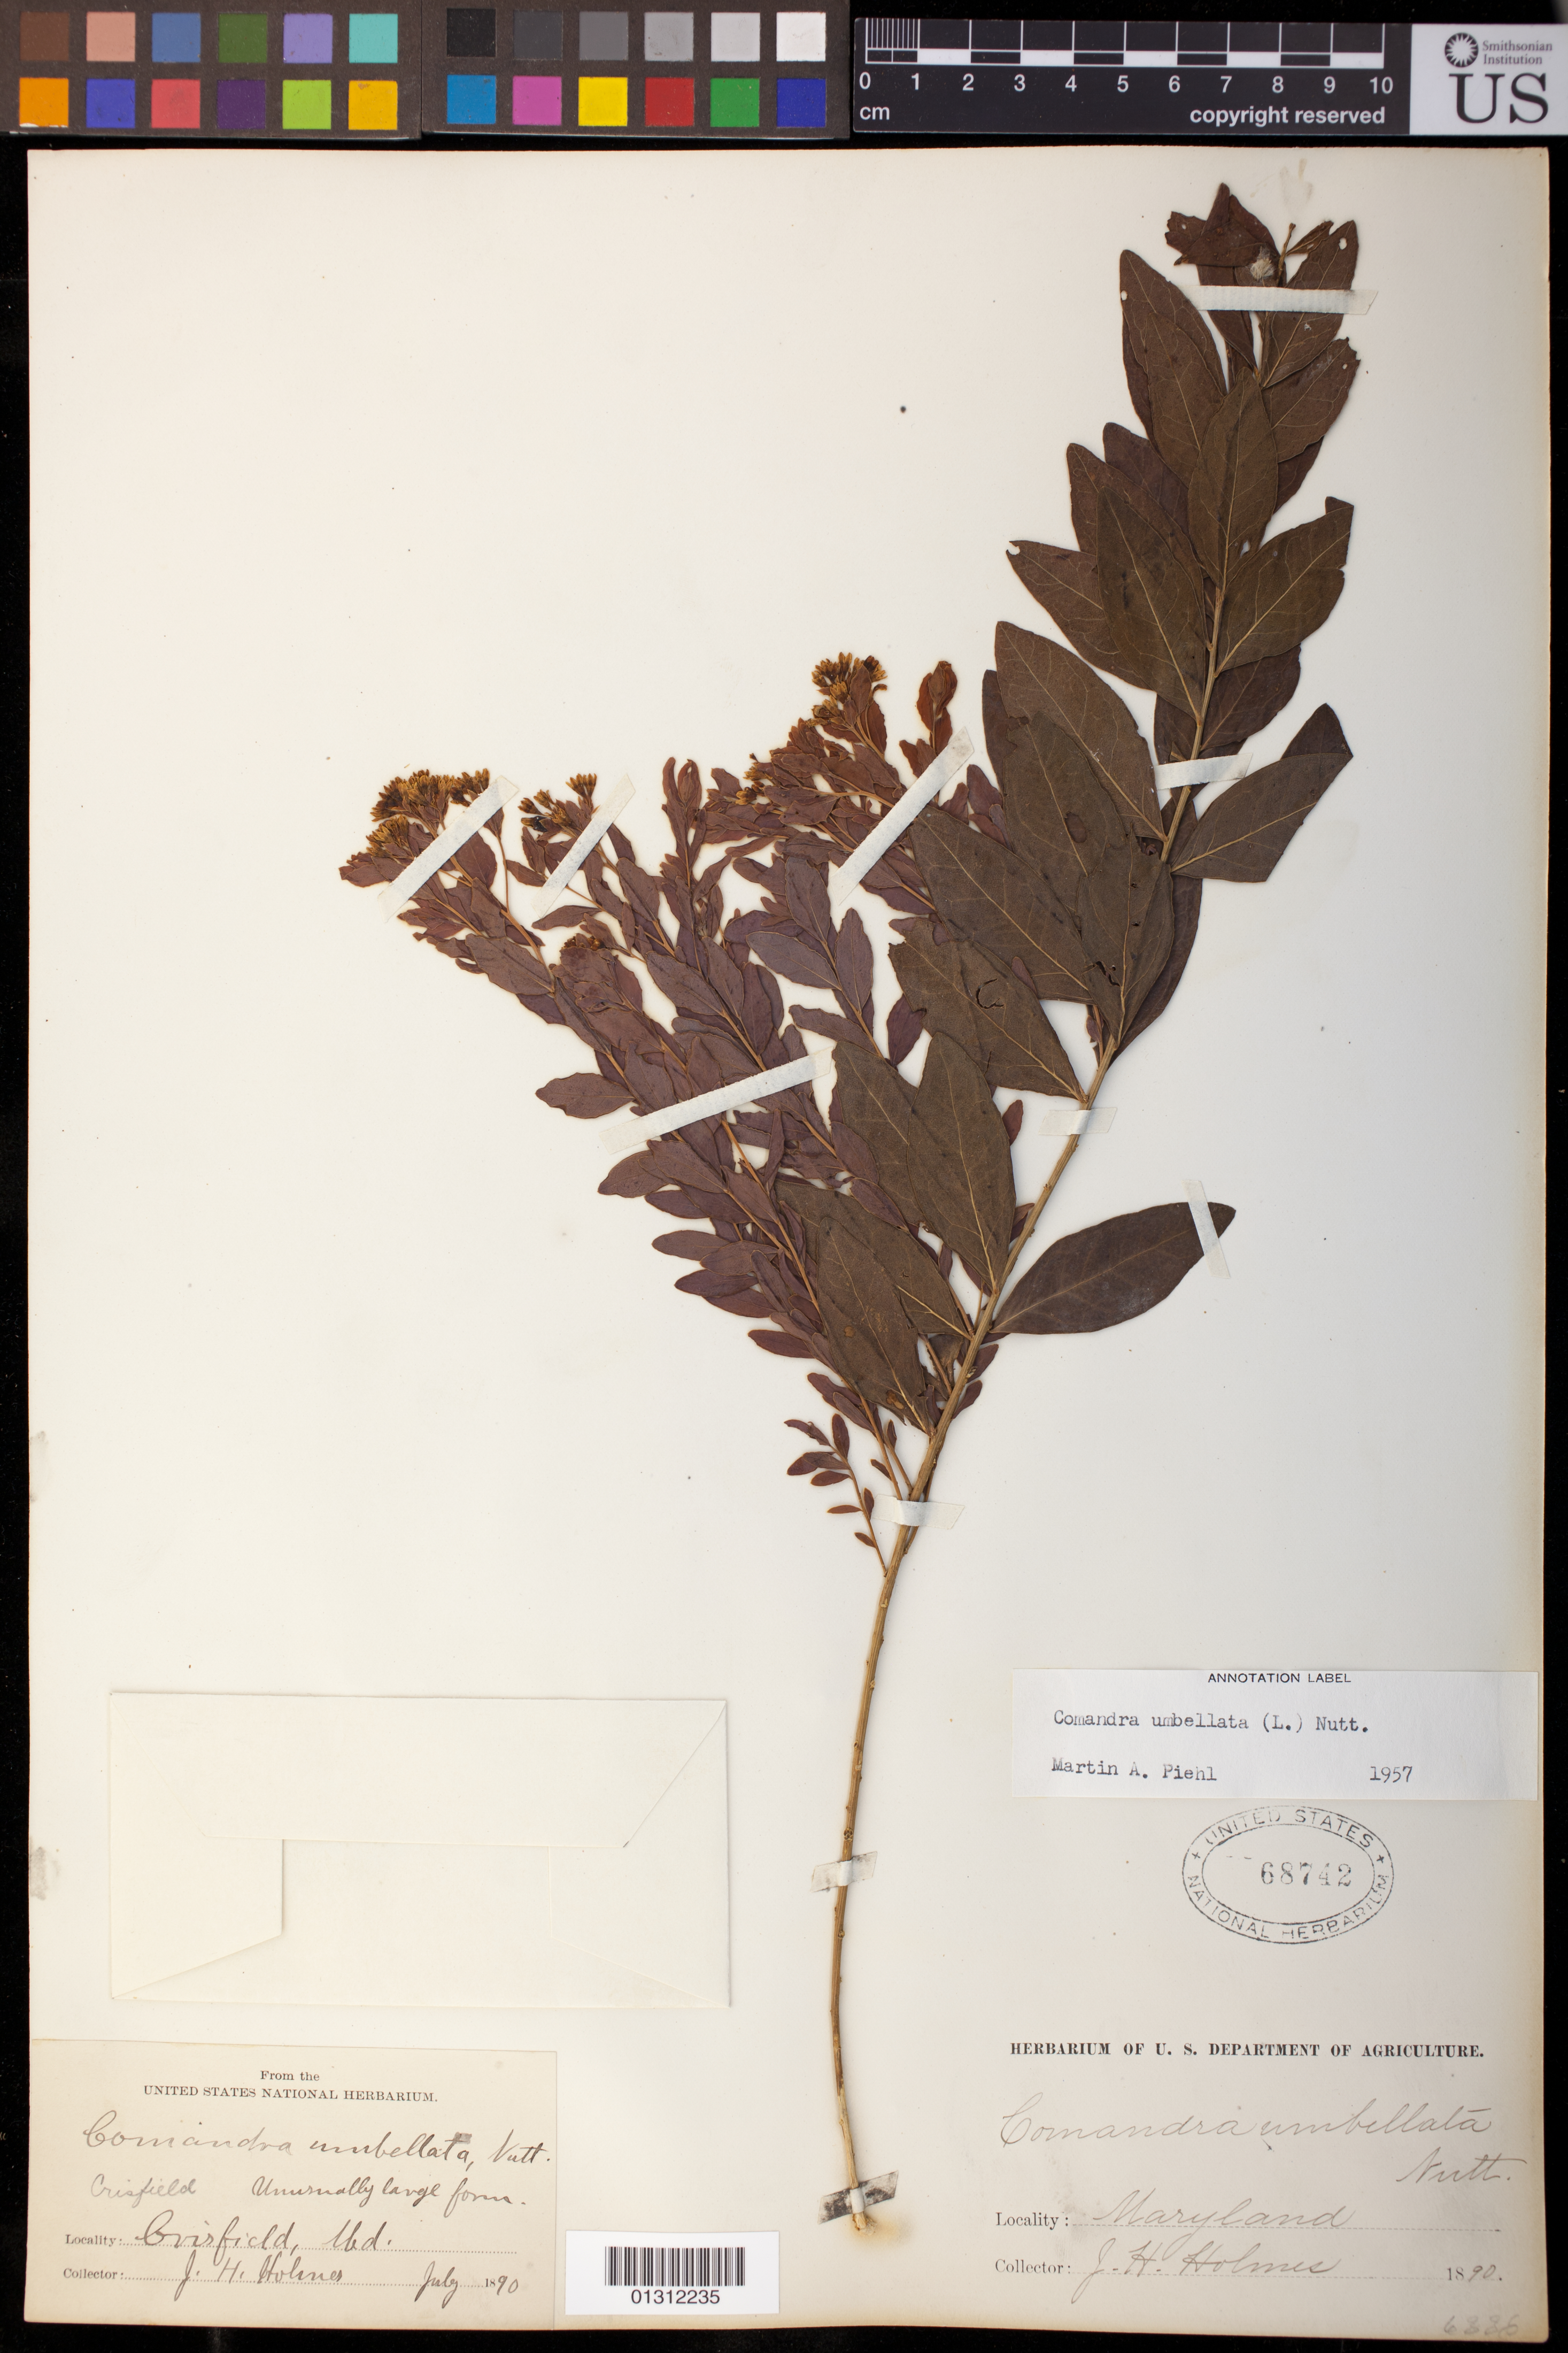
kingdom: Plantae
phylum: Tracheophyta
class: Magnoliopsida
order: Santalales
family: Comandraceae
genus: Comandra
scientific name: Comandra umbellata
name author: (L.) Nutt.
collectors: J. Holmes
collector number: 6886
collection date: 1890-07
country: United States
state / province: Maryland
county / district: Somerset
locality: Crisfield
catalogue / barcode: US 68742